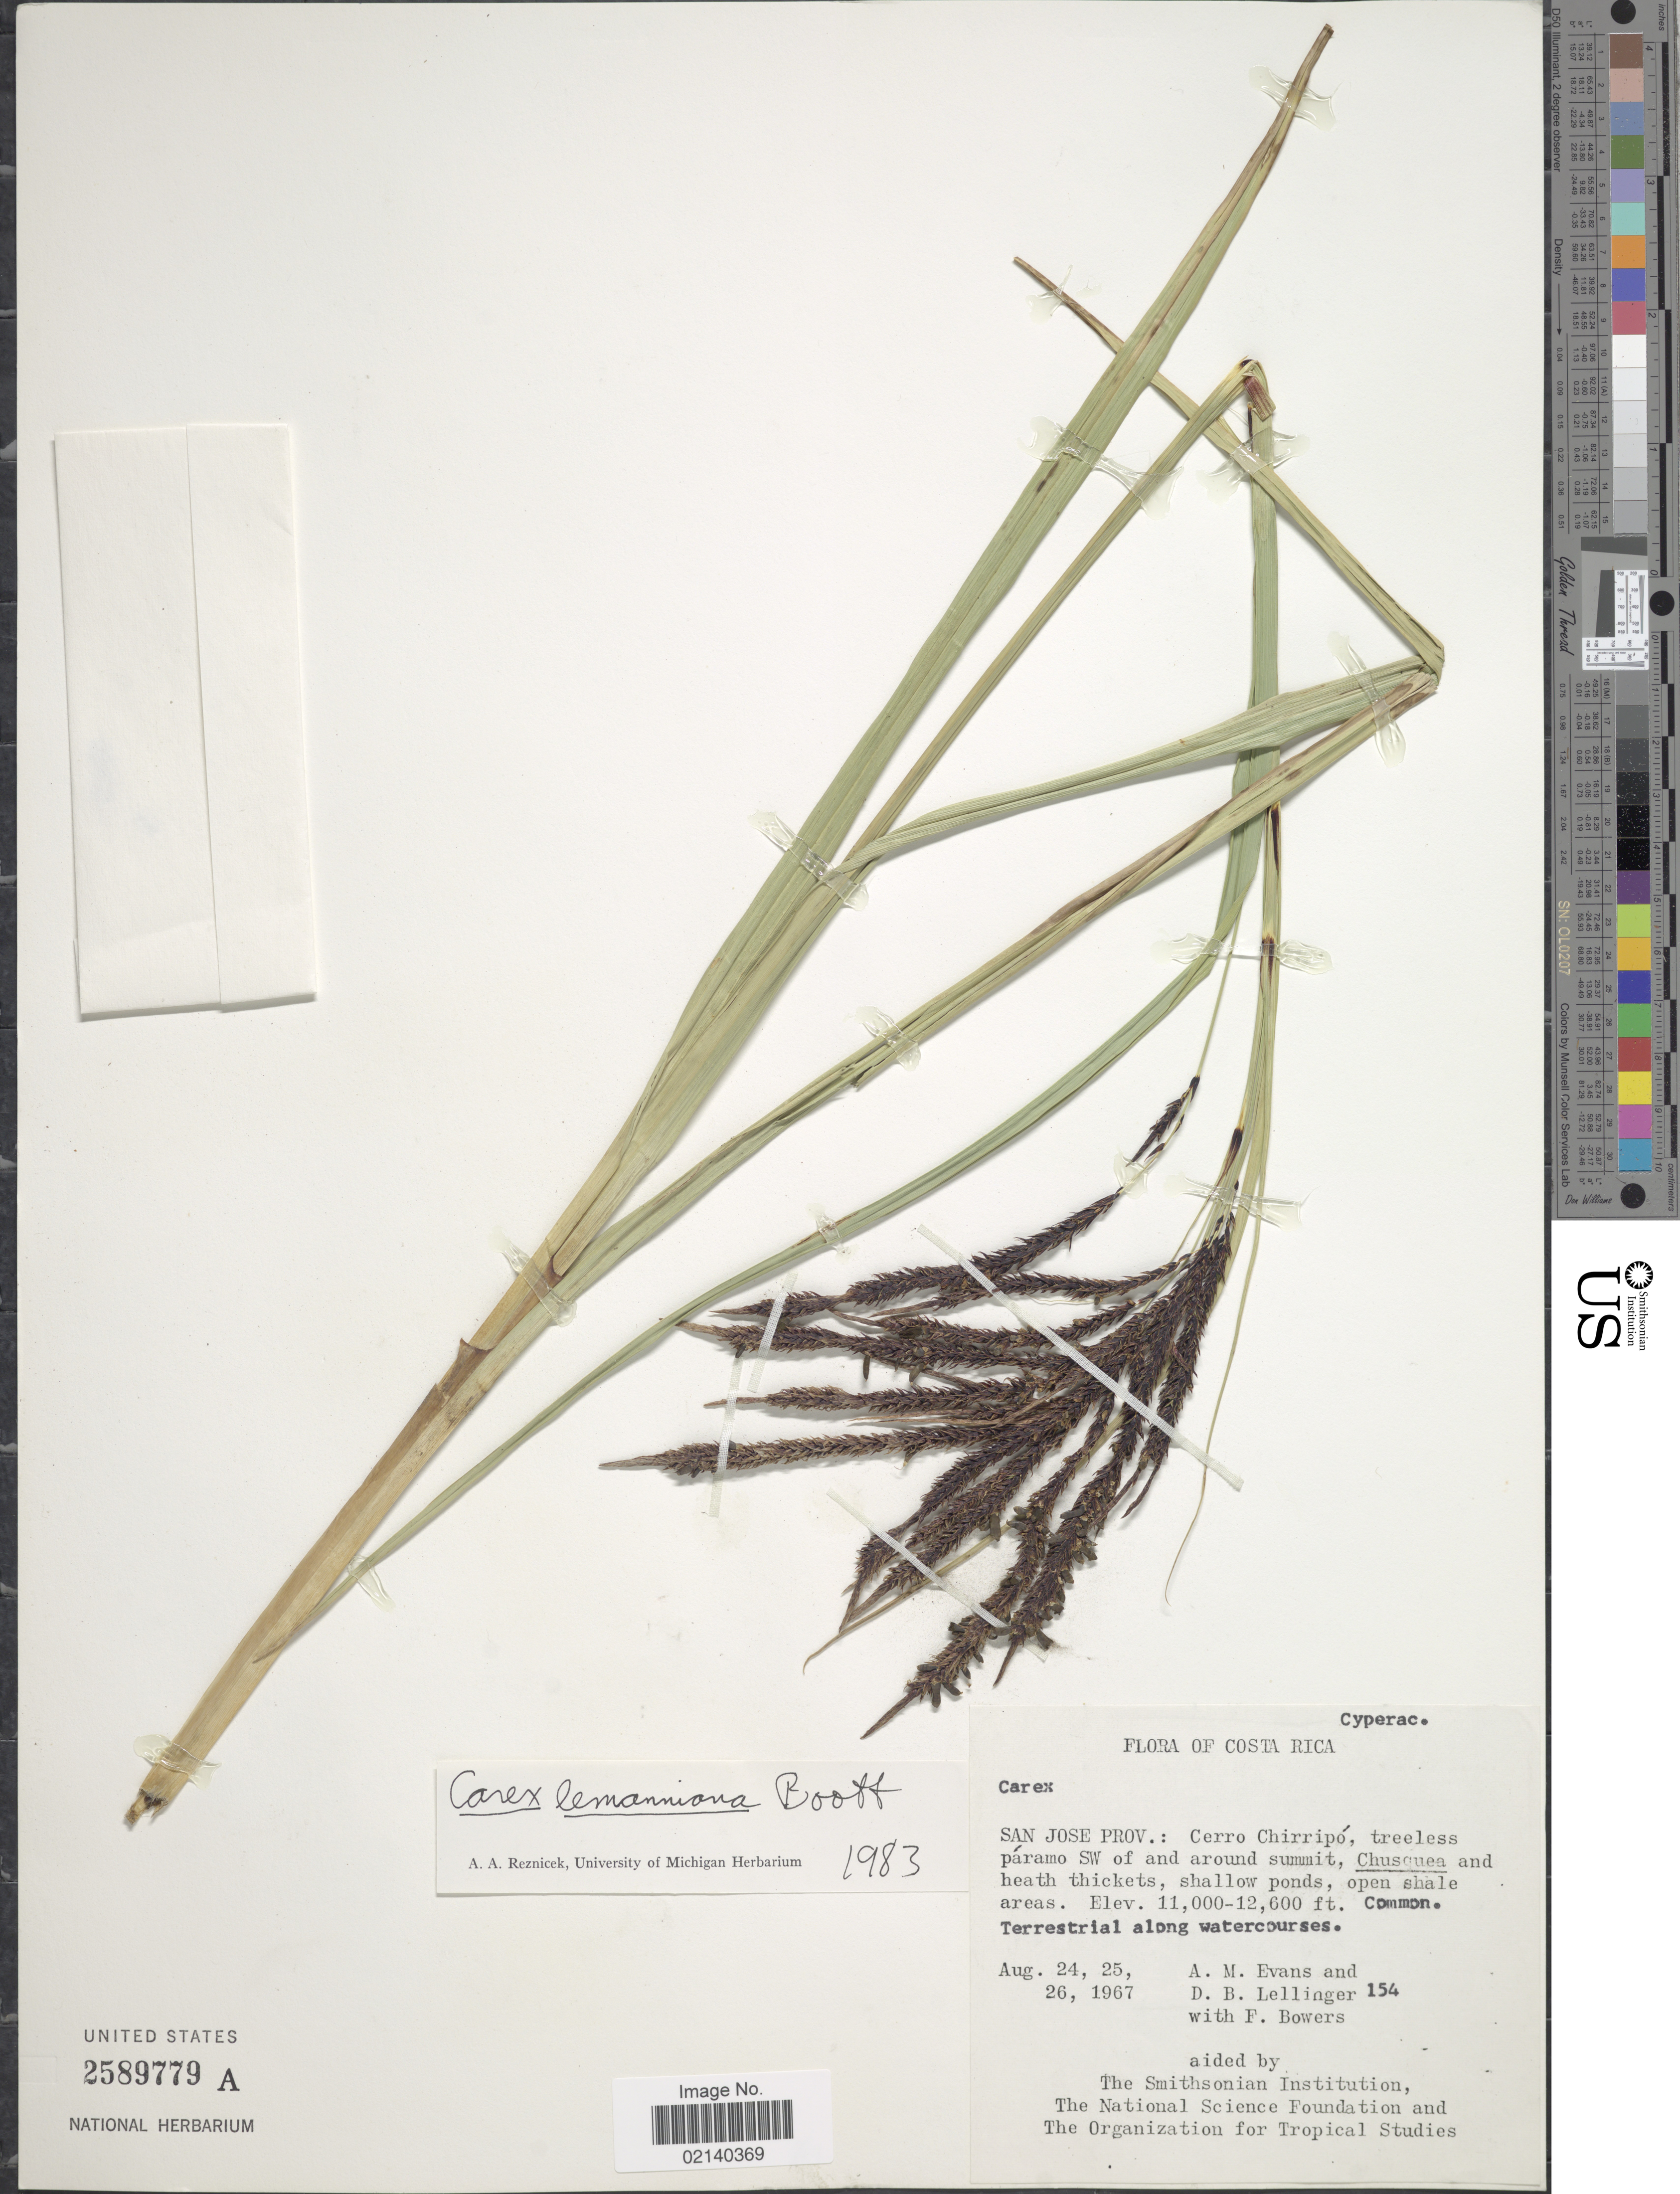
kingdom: Plantae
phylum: Tracheophyta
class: Liliopsida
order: Poales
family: Cyperaceae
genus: Carex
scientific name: Carex lemanniana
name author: Boott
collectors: A. M. Evans, D. B. Lellinger & F. Bowers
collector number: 154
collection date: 1967-08-24/1967-08-26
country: Costa Rica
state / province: San José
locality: Cerro Chirripo, treeless paramo SW of and around summit, along watercourses.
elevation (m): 3353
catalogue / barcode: US 2589779A